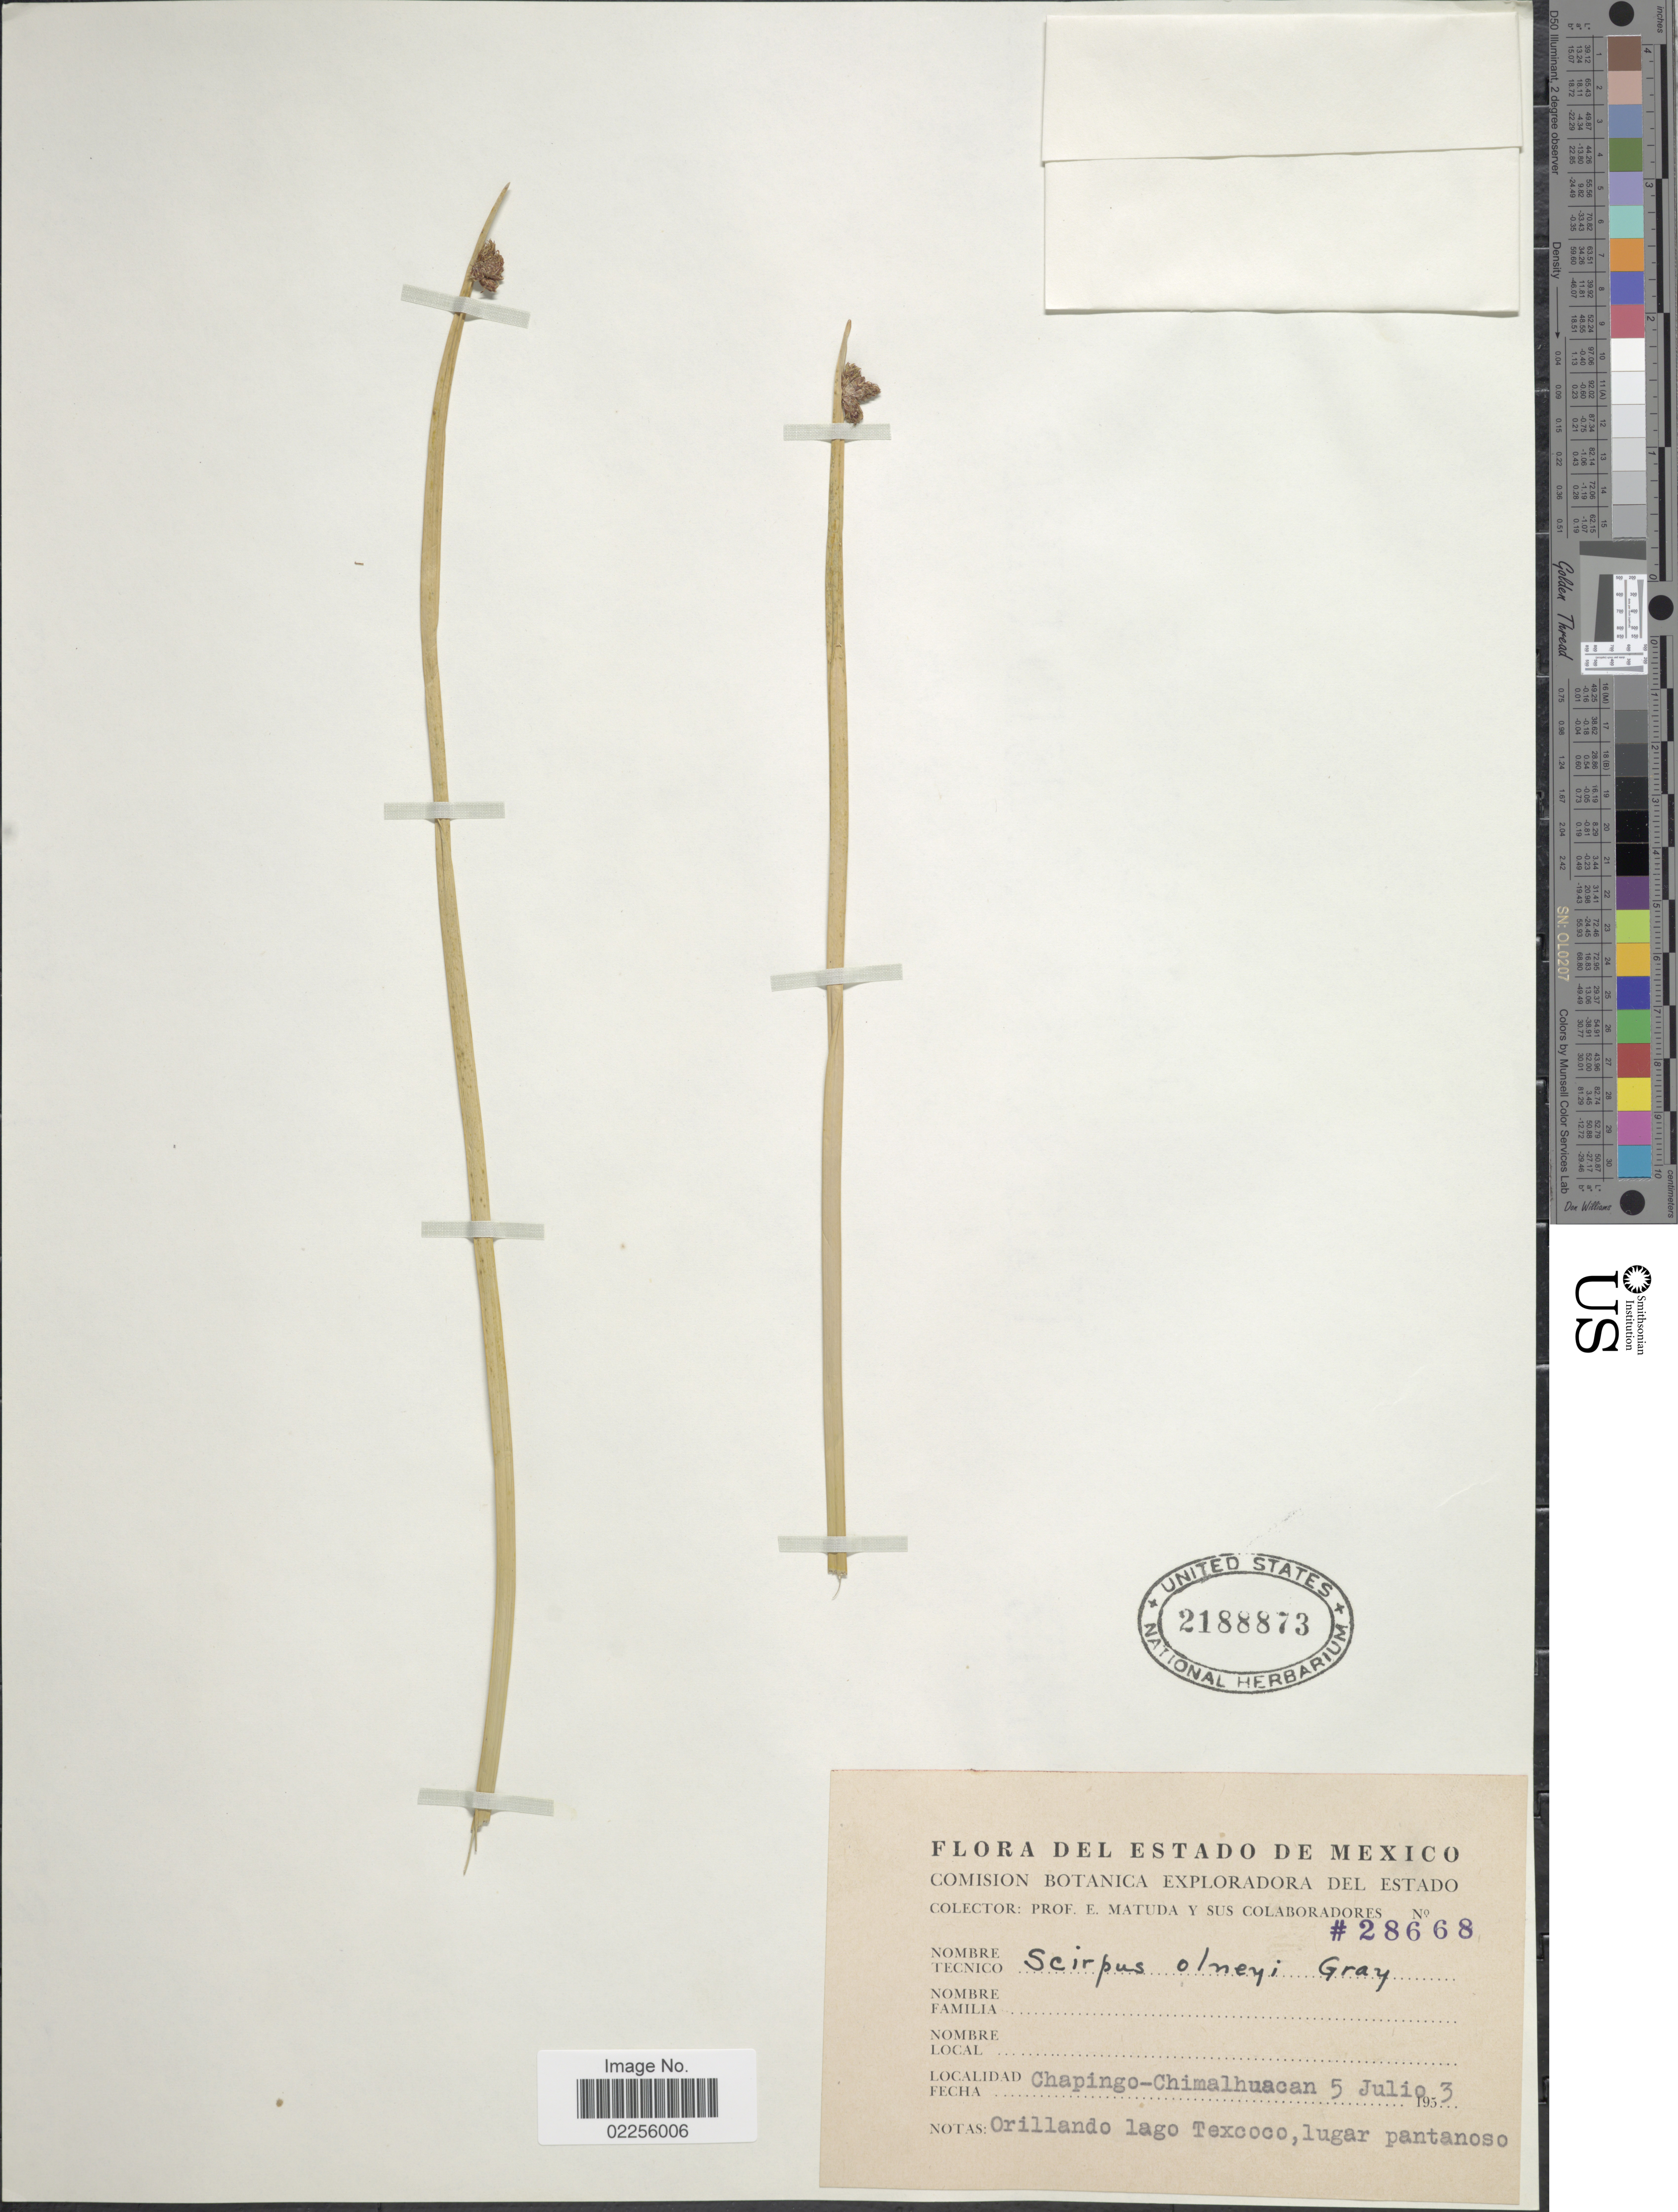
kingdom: Plantae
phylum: Tracheophyta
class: Liliopsida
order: Poales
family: Cyperaceae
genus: Schoenoplectus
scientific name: Schoenoplectus americanus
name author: (Pers.) Volkart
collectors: E. Matuda & Sus Colaboradores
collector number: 28668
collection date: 1953-07-05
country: Mexico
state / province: México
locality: Chapingo-Chimalhuacan, Orillando lago Texcoco, lugar pantanoso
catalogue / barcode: US 2188873